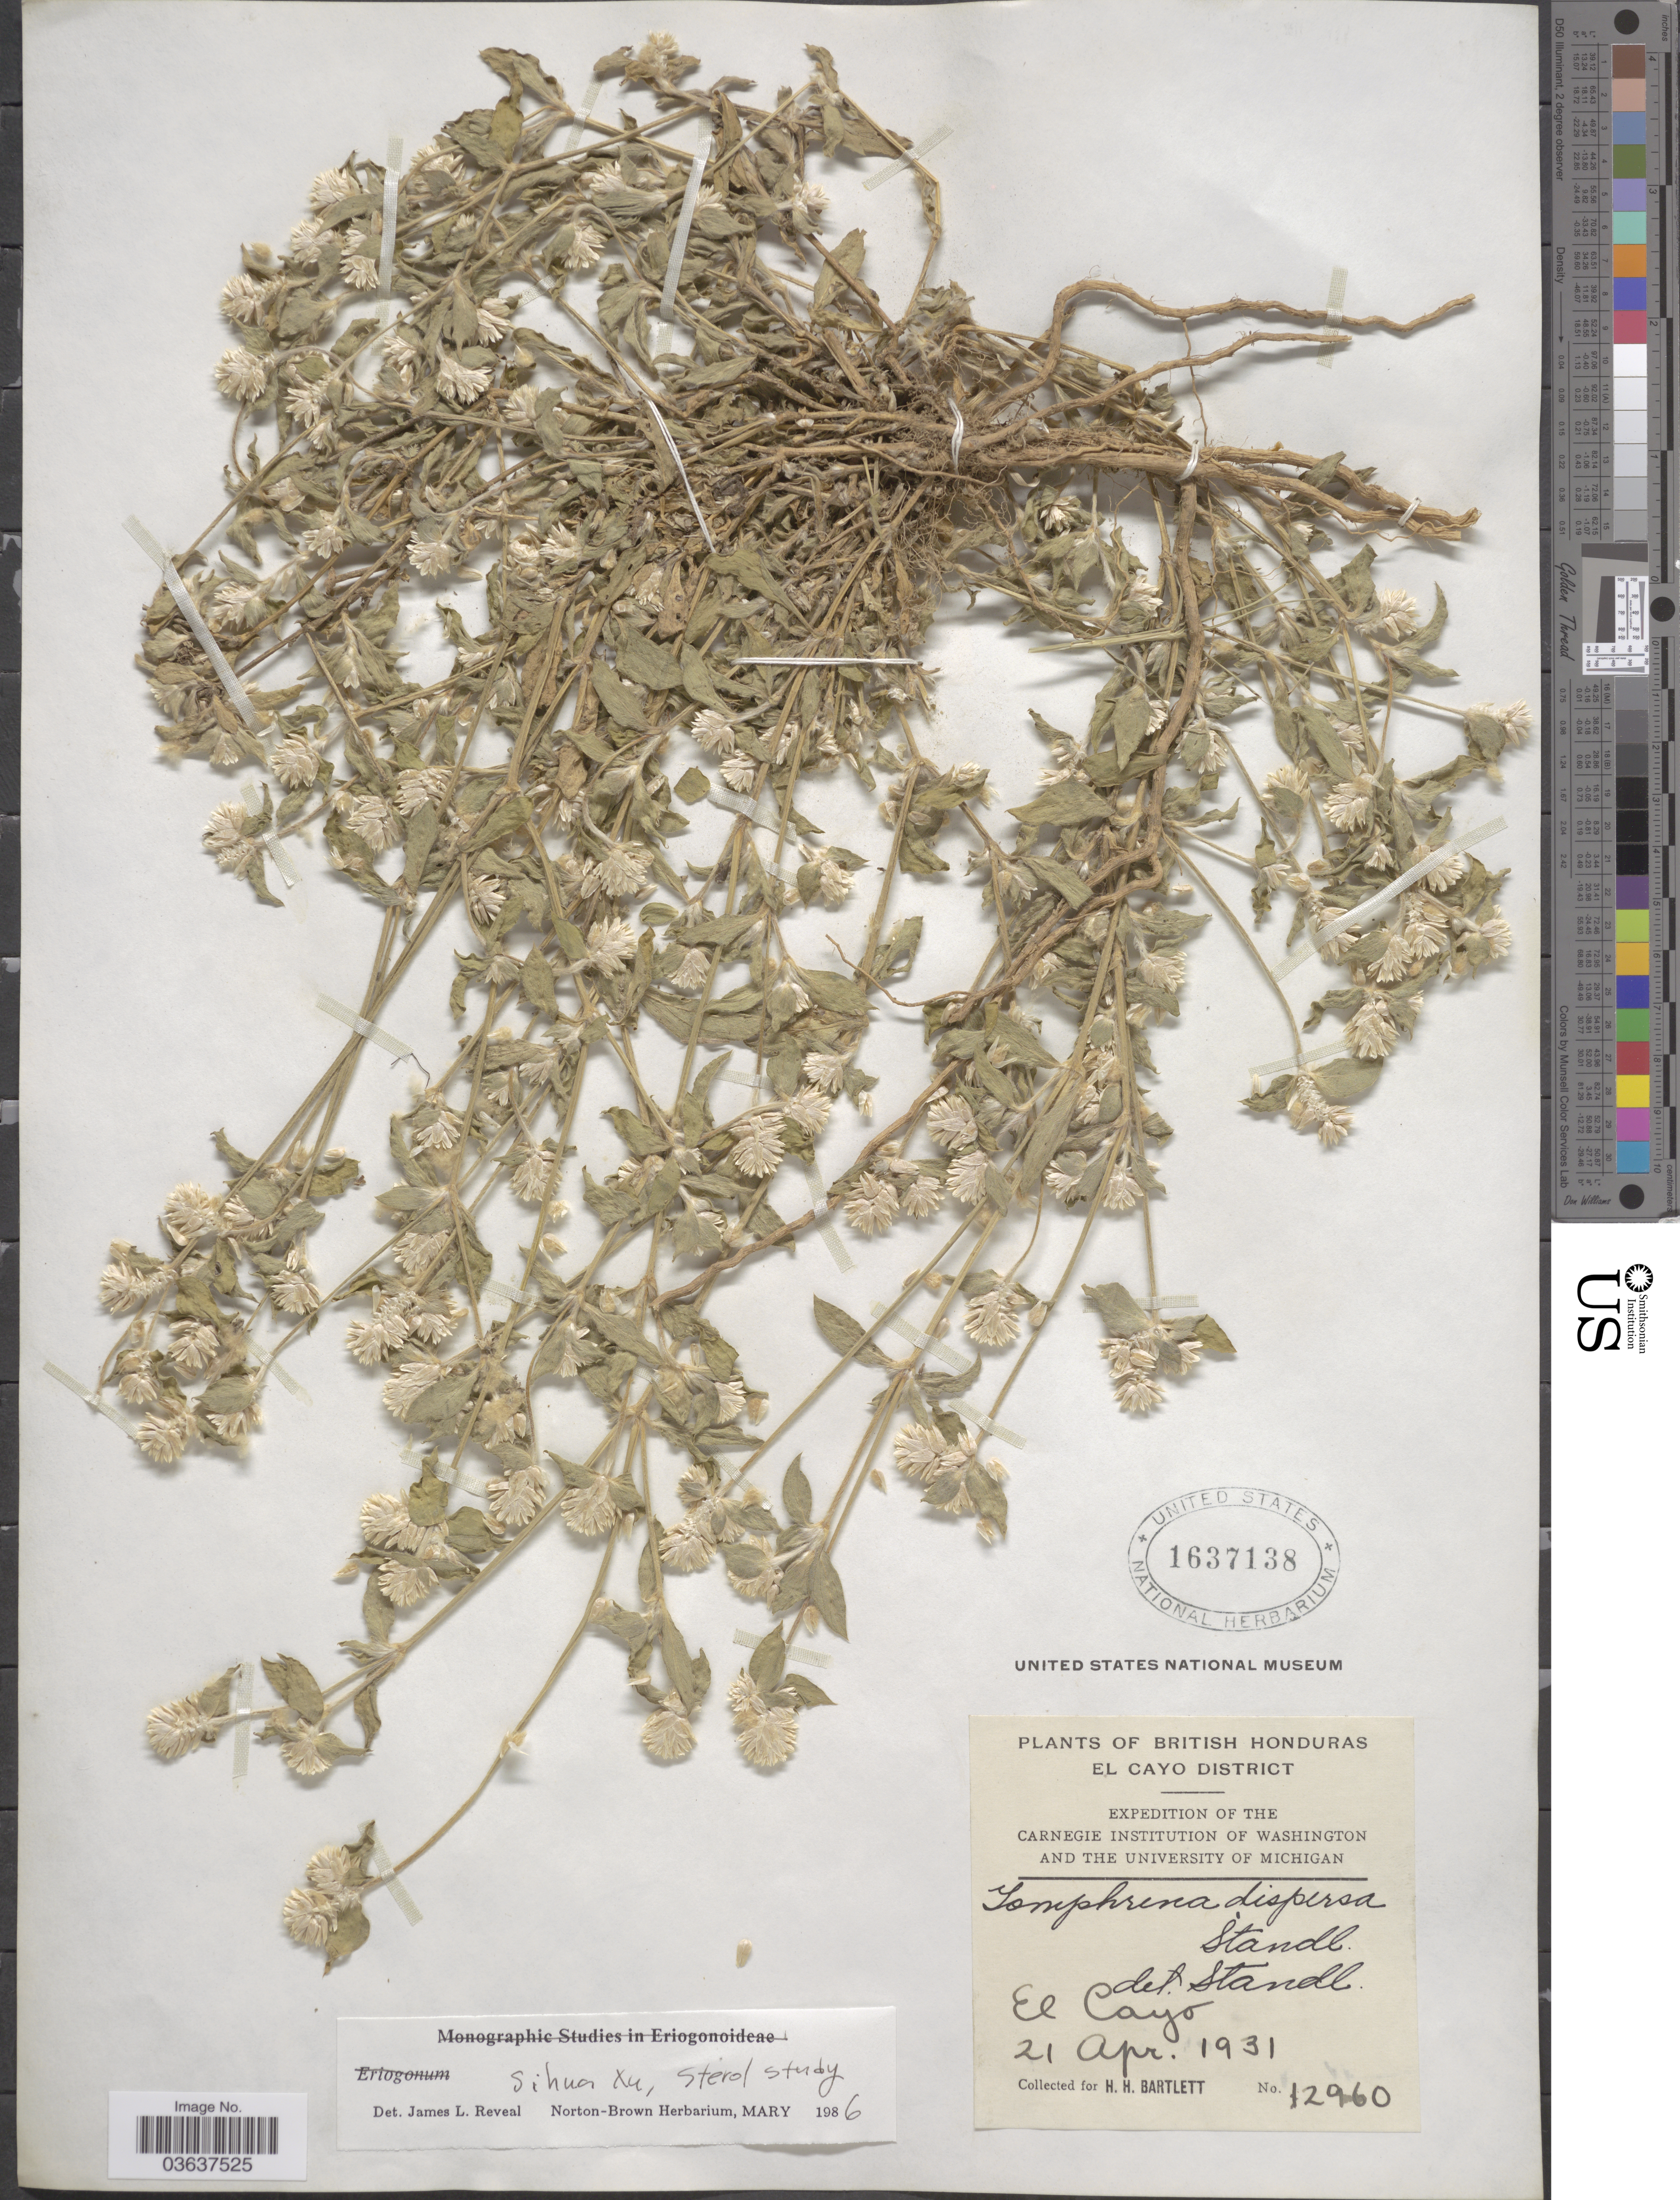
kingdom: Plantae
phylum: Tracheophyta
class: Magnoliopsida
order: Caryophyllales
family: Amaranthaceae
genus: Gomphrena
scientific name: Gomphrena dispersa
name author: Standl.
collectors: H. H. Bartlett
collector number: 12960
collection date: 1931-04-21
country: Belize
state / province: Cayo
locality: British Honduras. El Cayo District. El Cayo.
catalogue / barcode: US 1637138